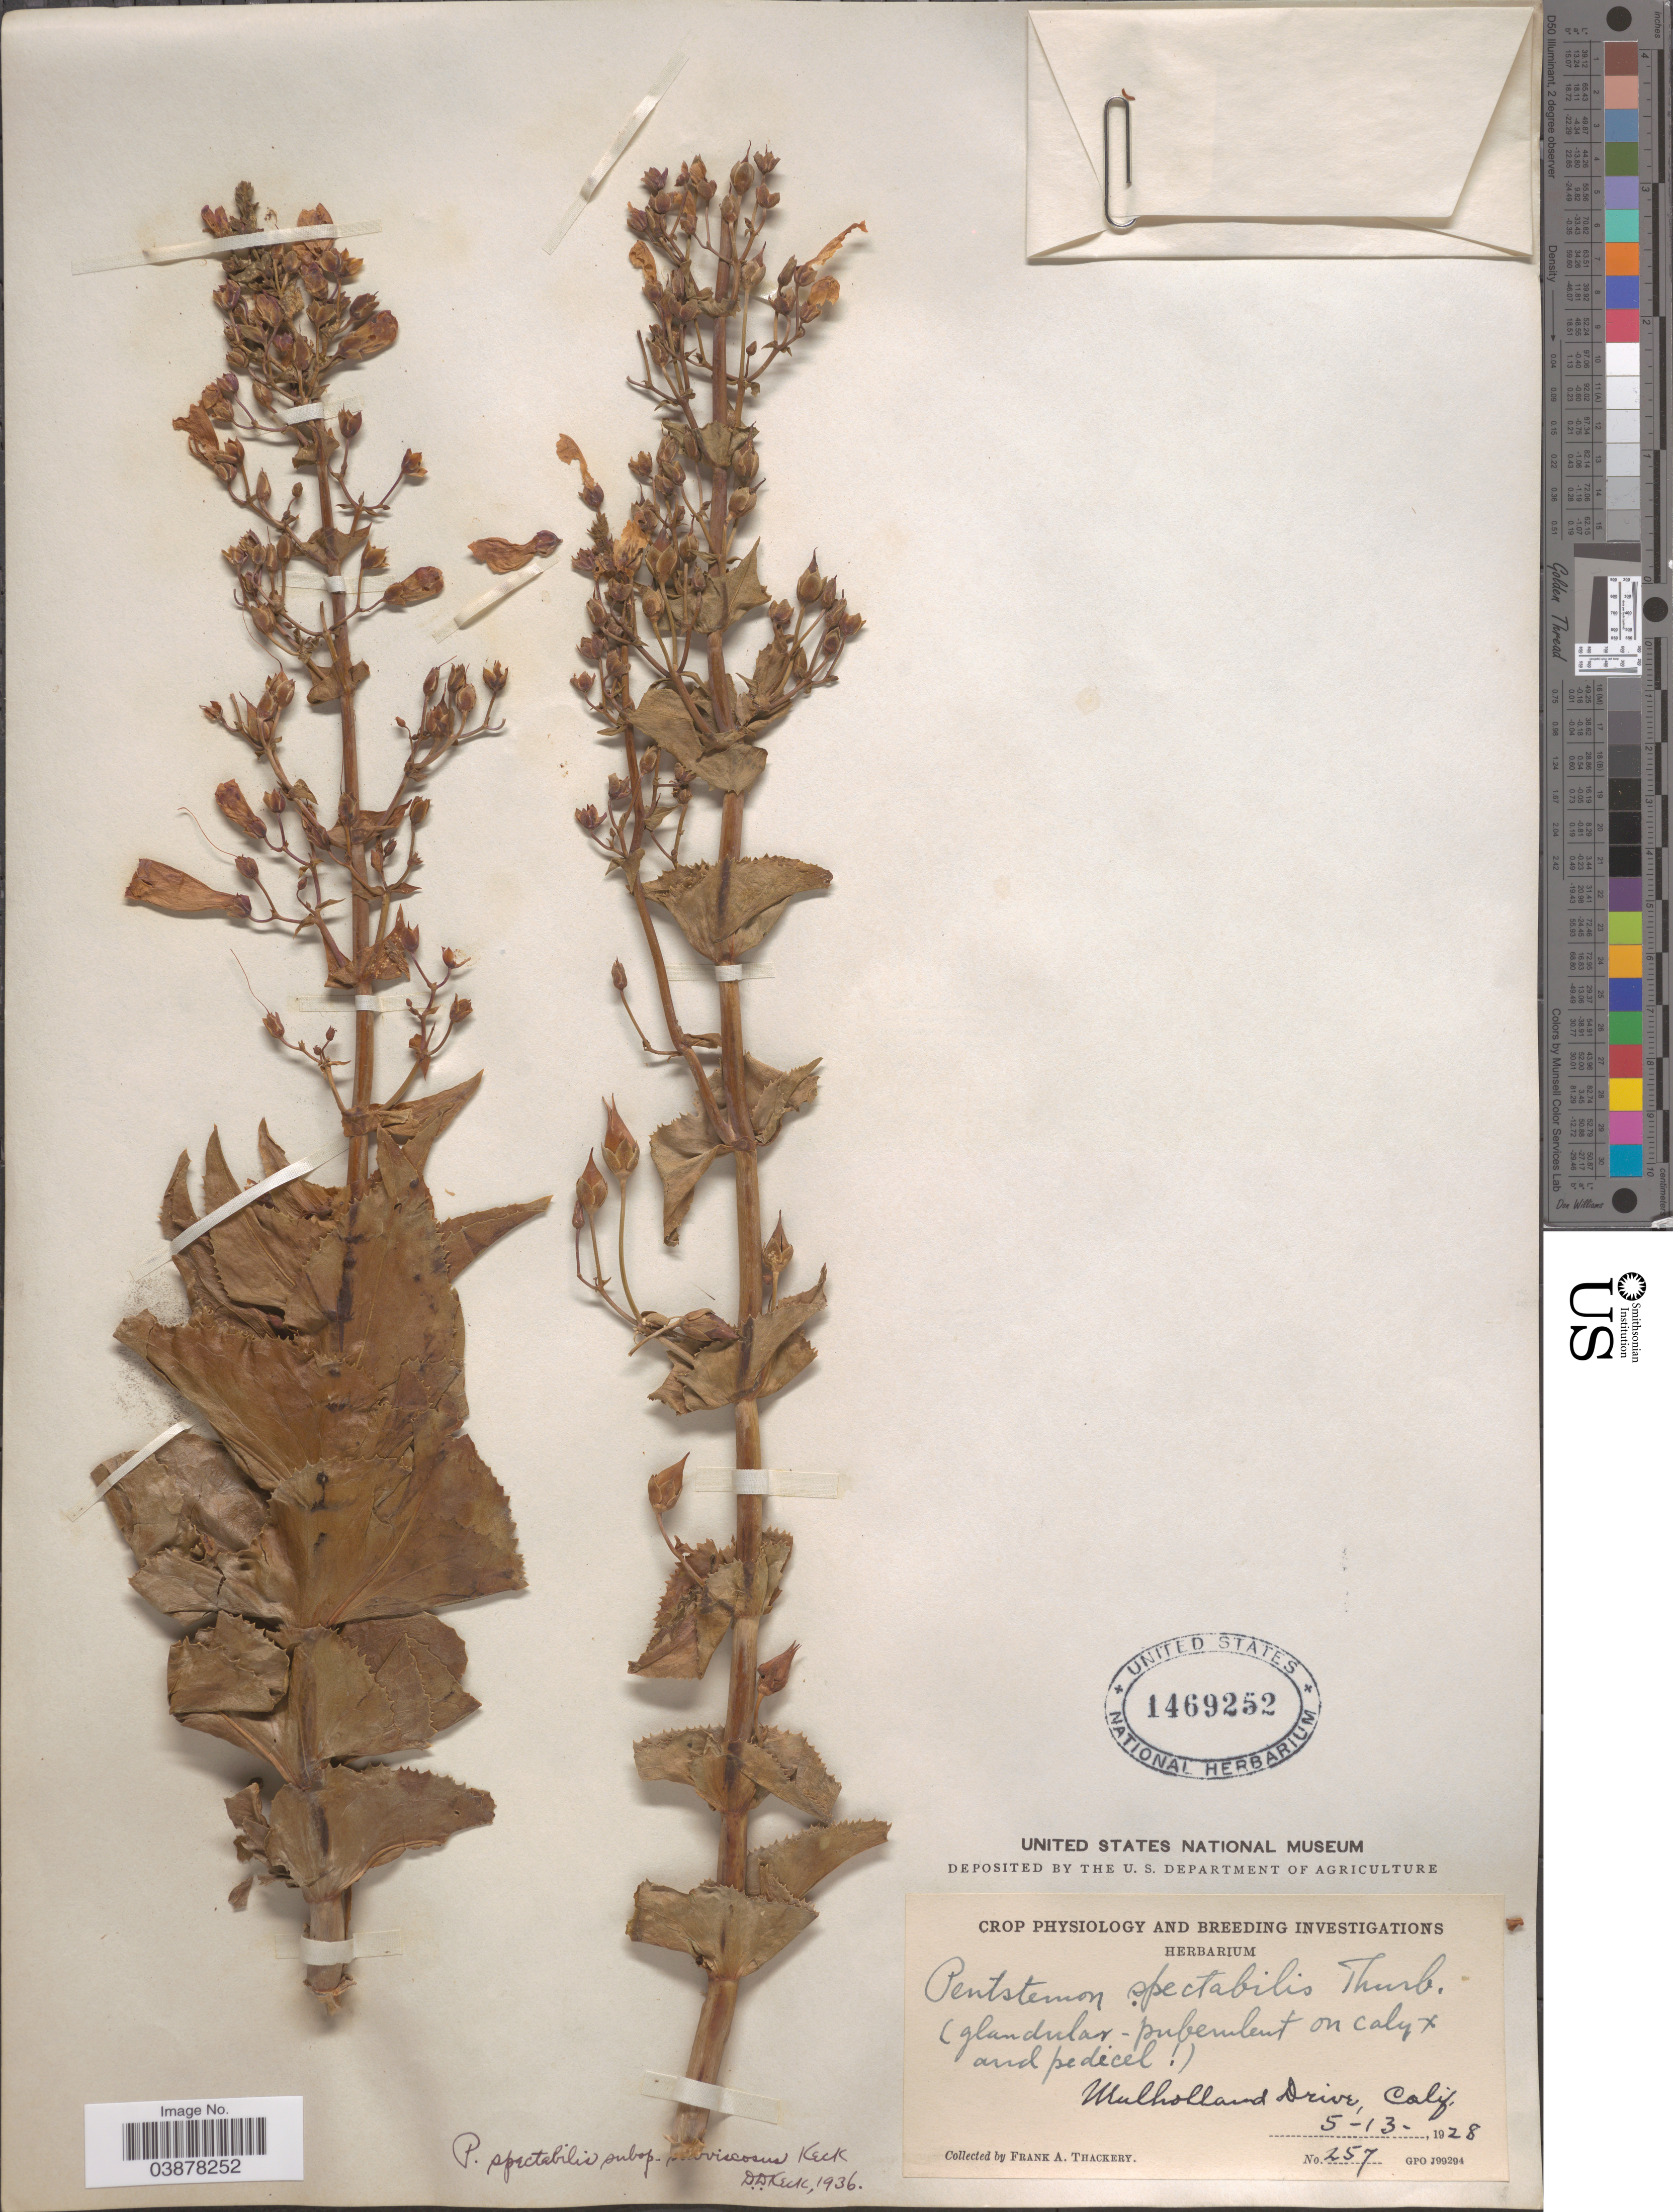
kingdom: Plantae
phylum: Tracheophyta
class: Magnoliopsida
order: Lamiales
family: Plantaginaceae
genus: Penstemon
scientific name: Penstemon spectabilis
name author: Thurb. ex Torr. & A. Gray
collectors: F. Thackery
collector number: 257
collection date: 1928-05-13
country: United States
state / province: California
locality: Mulholland Drive.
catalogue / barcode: US 1469252